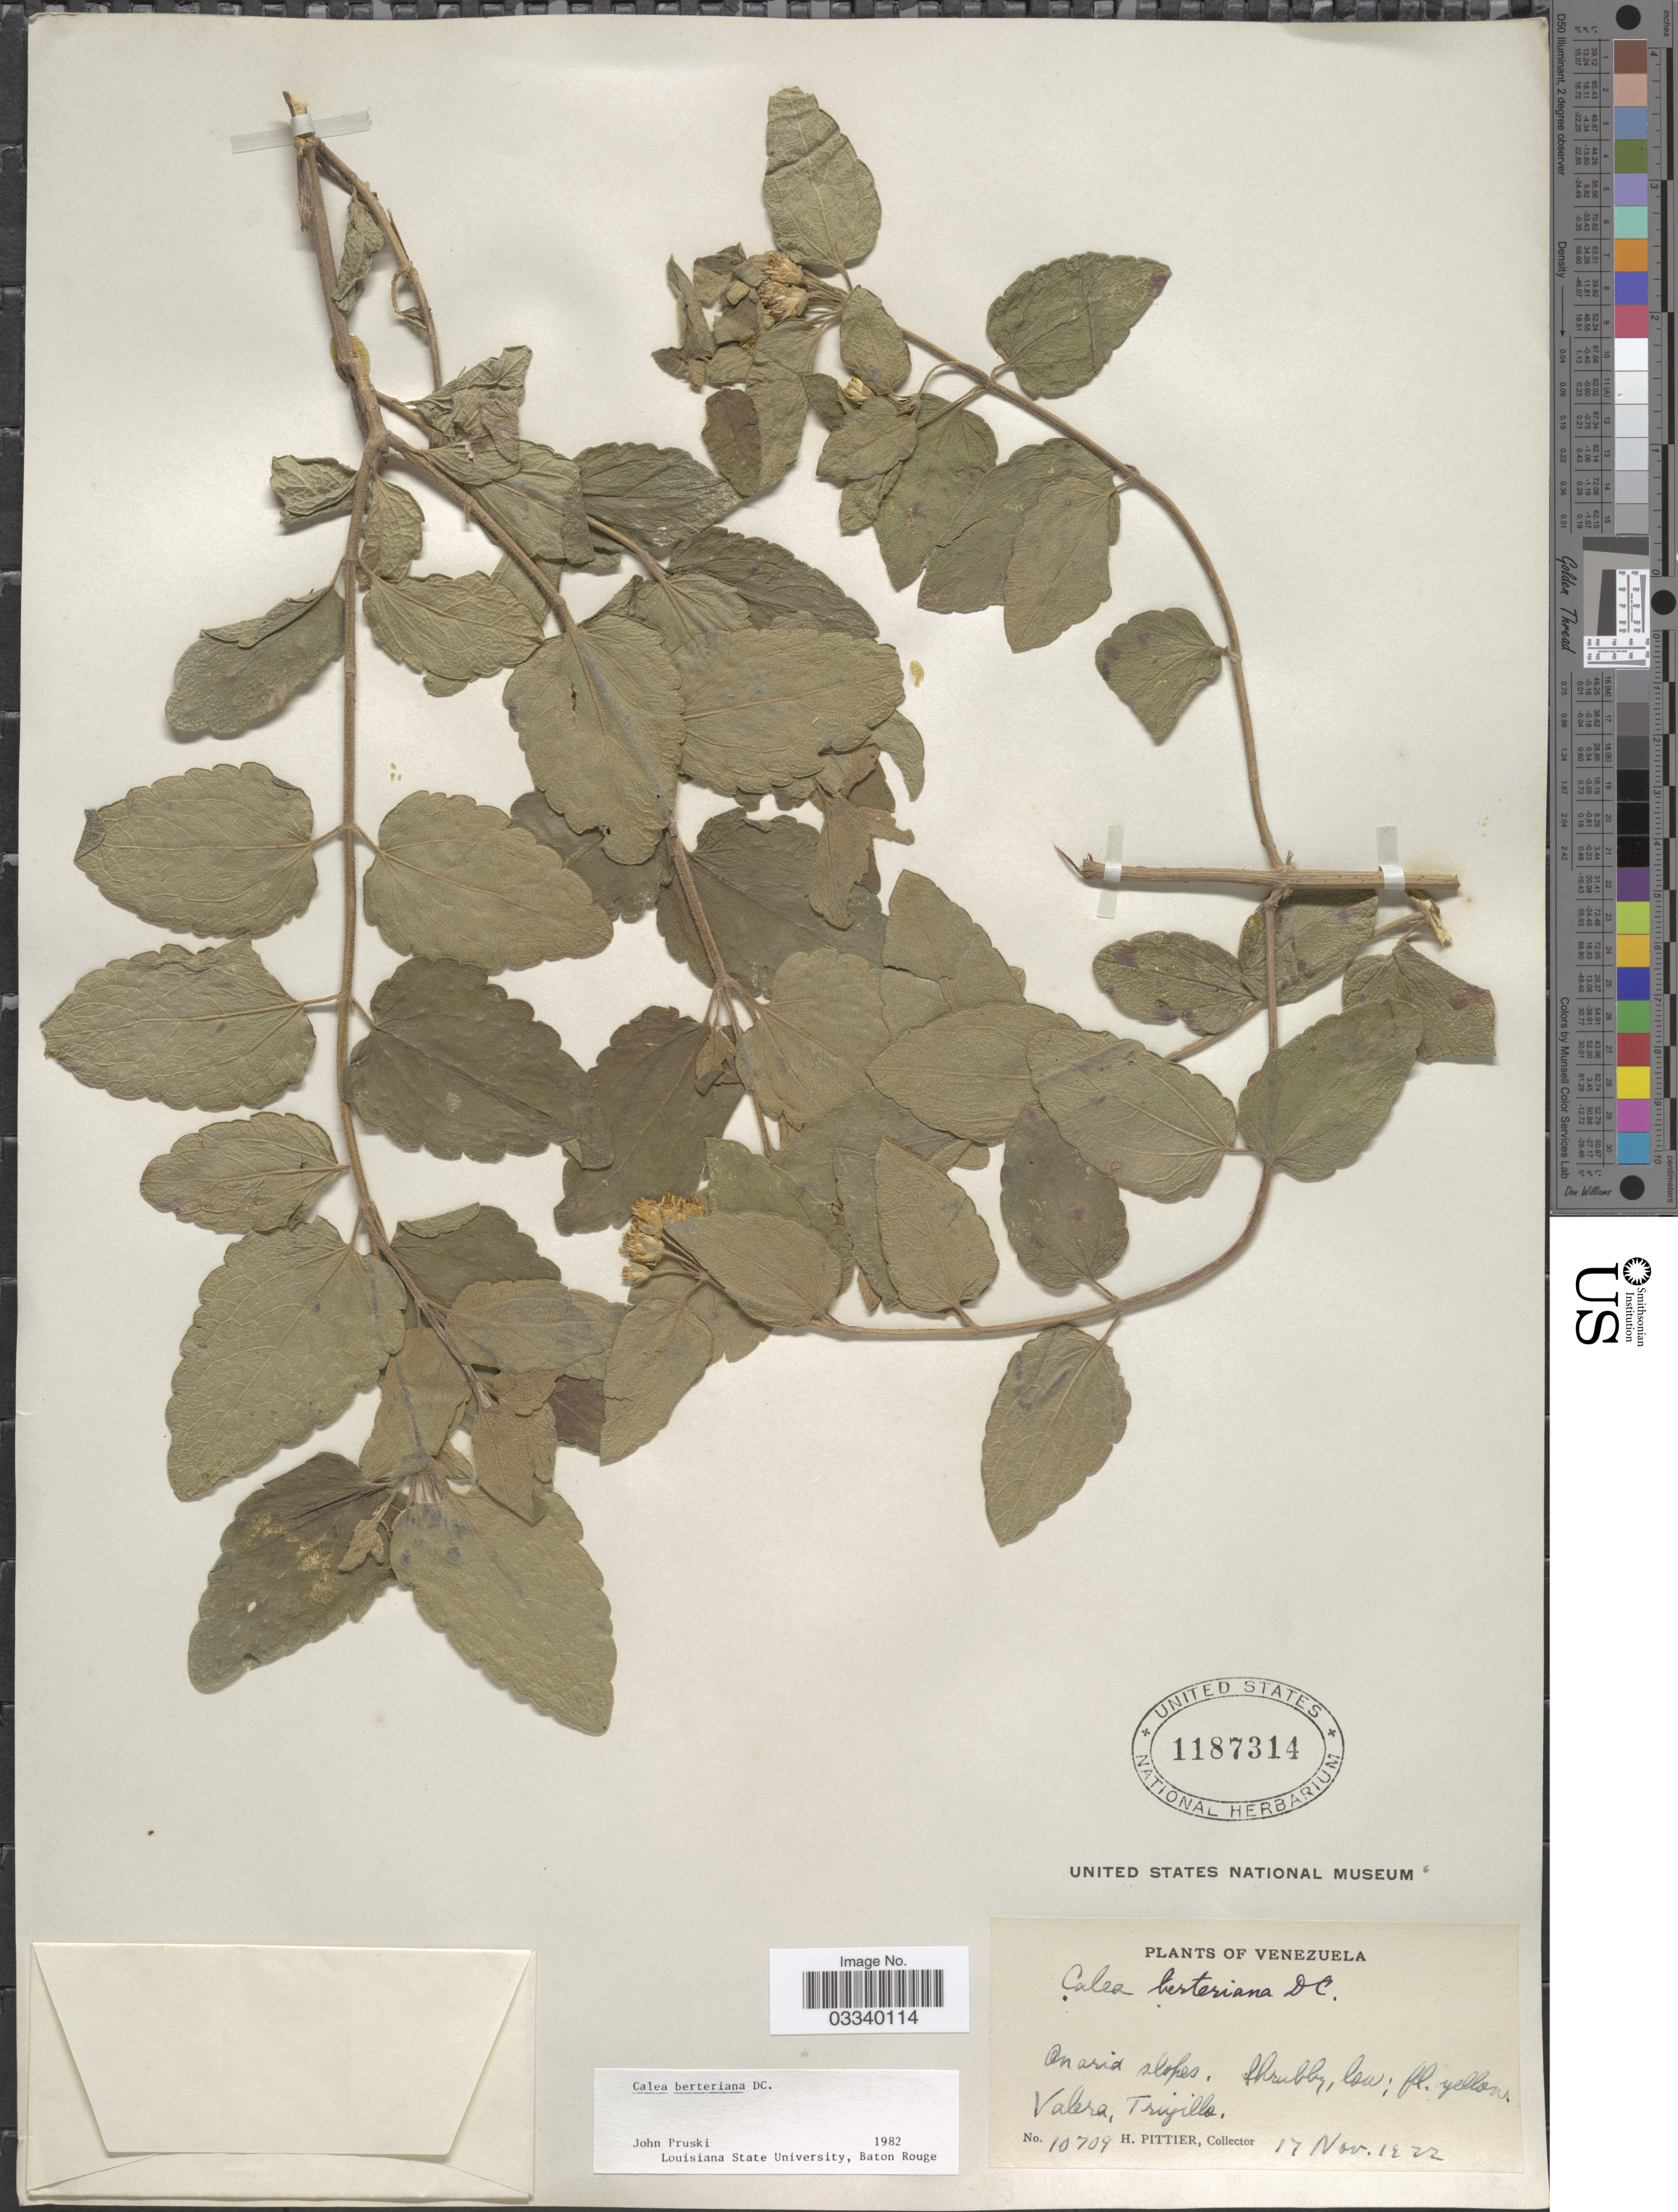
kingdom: Plantae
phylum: Tracheophyta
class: Magnoliopsida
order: Asterales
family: Asteraceae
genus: Calea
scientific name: Calea berteriana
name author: DC.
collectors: H. F. Pittier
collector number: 10709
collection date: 1922-11-17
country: Venezuela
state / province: Trujillo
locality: Valera.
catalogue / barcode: US 1187314